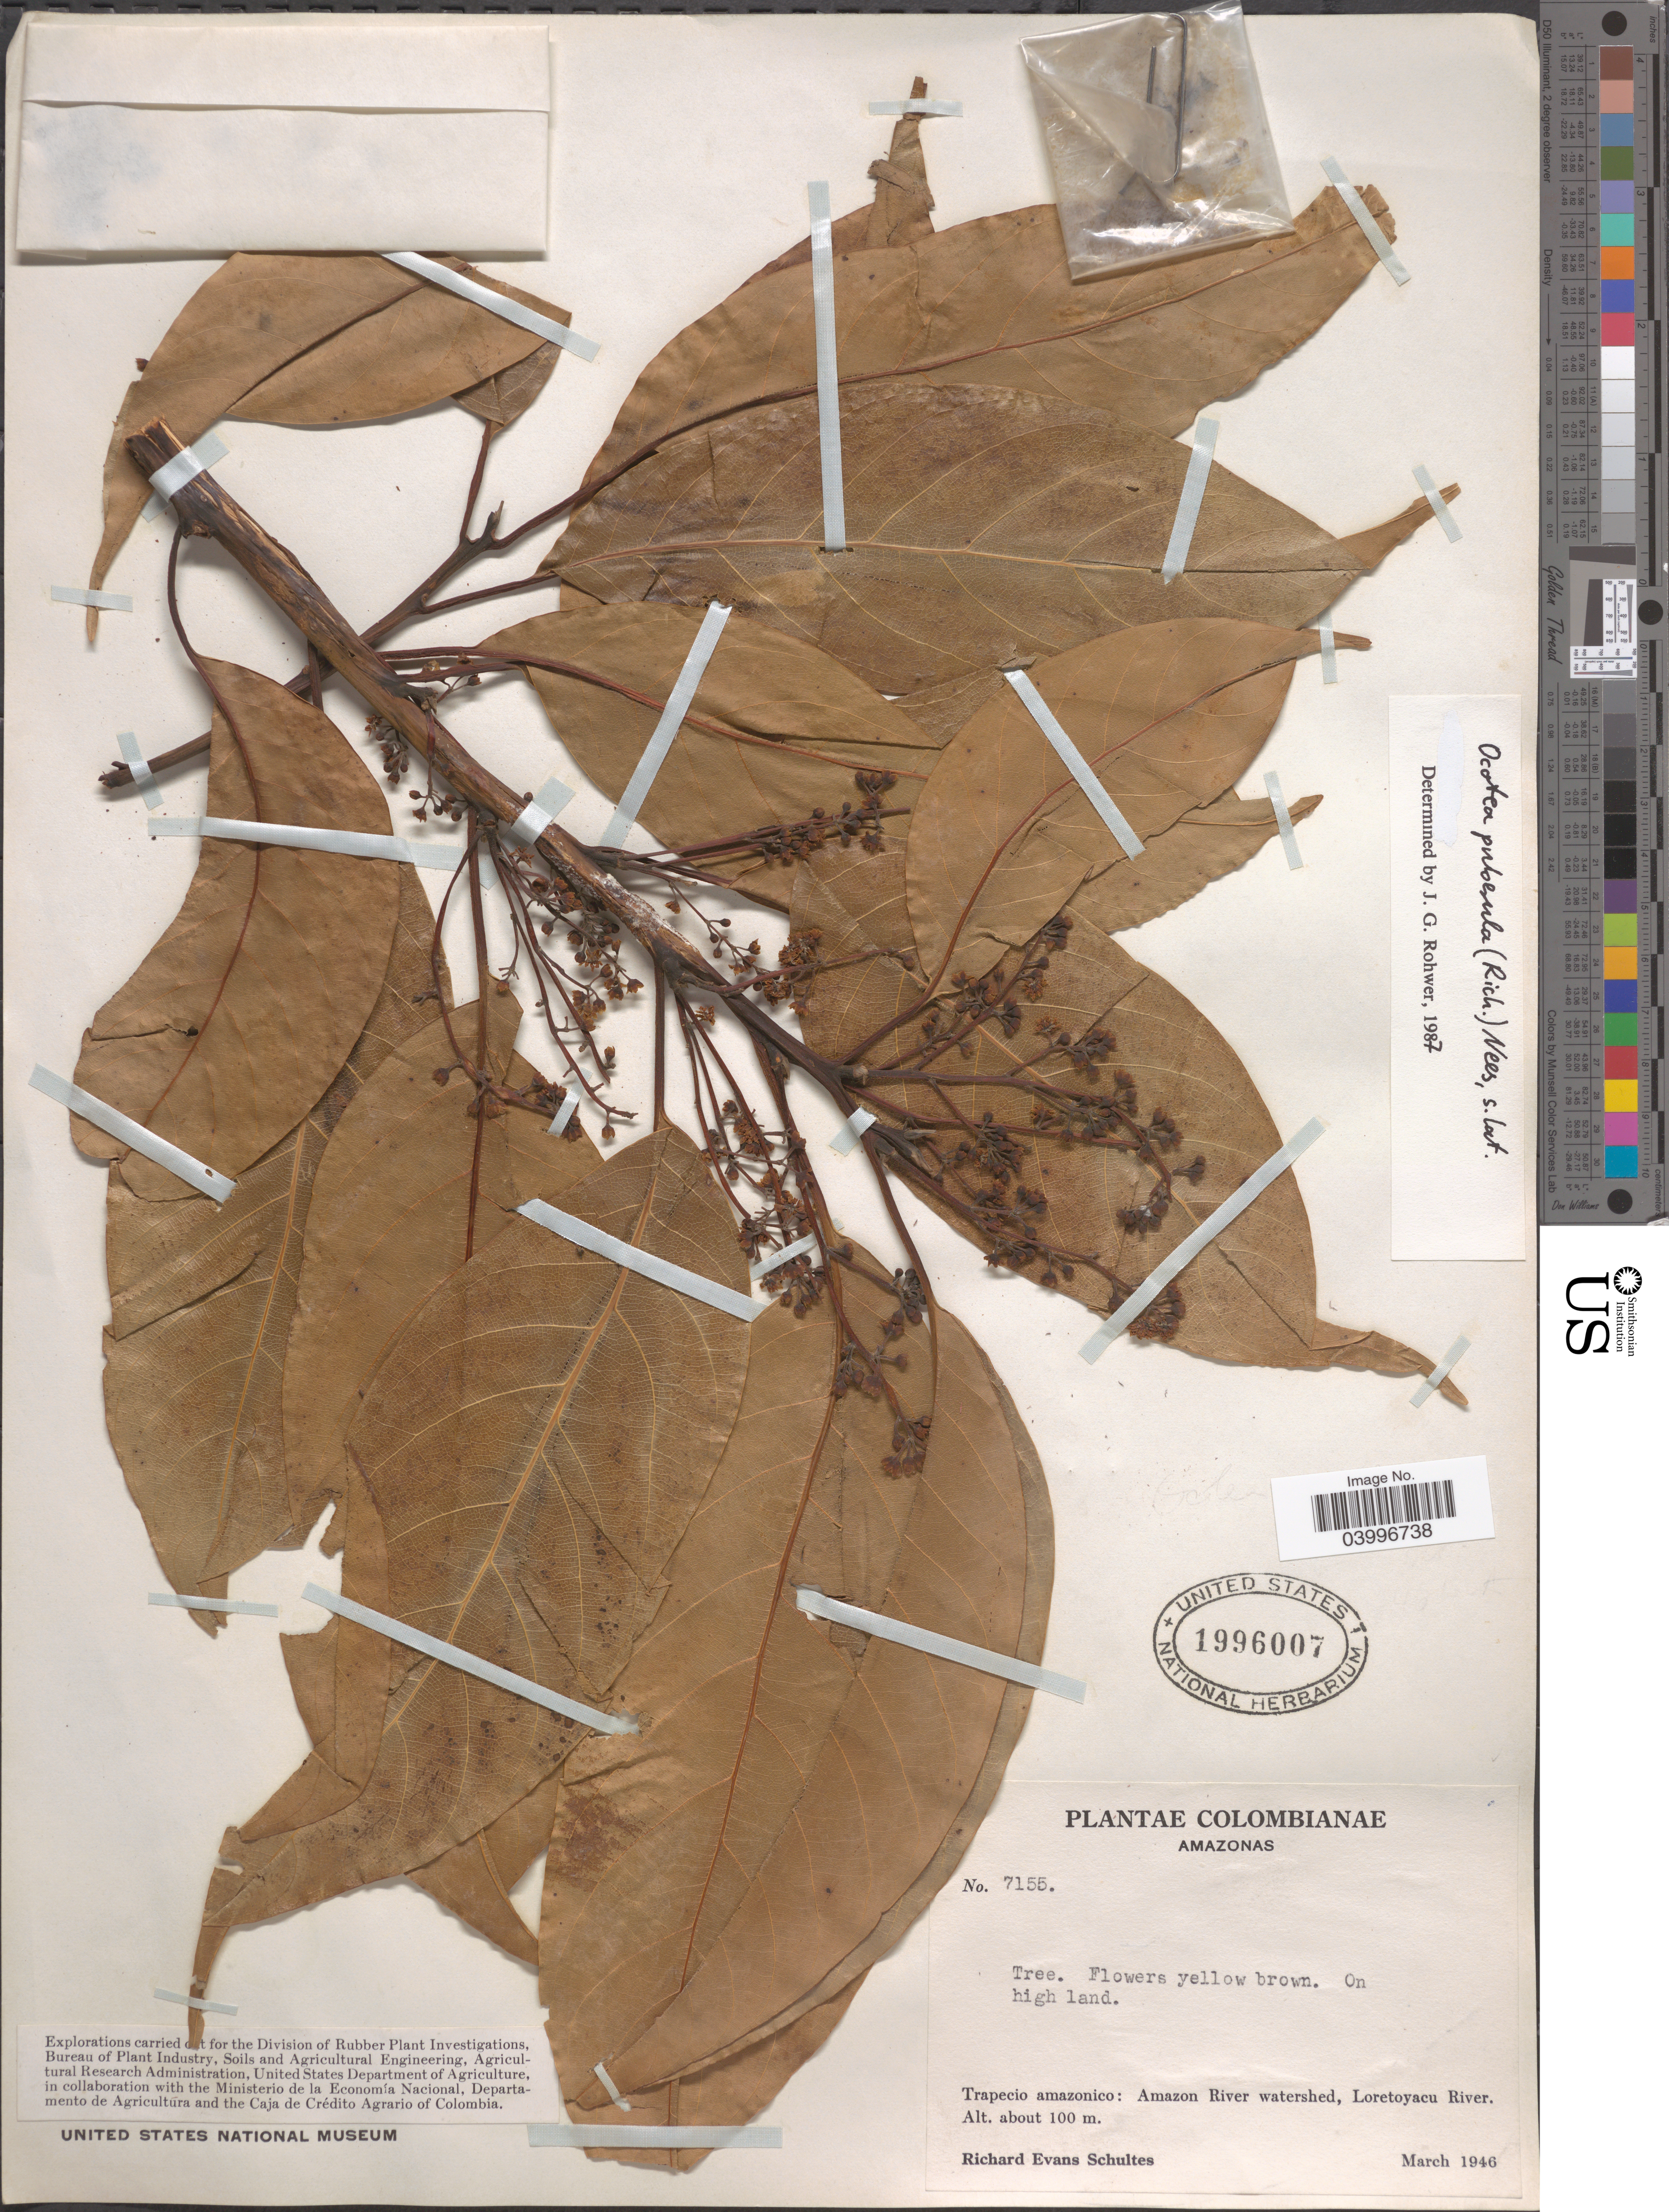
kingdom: Plantae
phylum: Tracheophyta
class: Magnoliopsida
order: Laurales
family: Lauraceae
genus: Ocotea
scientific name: Ocotea puberula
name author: (Rich.) Nees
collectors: R. E. Schultes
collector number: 7155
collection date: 1946-03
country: Colombia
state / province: Amazônas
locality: Trapecio amazonico: Amazon River watershed, Loretoyacu River.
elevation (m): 100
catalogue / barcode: US 1996007